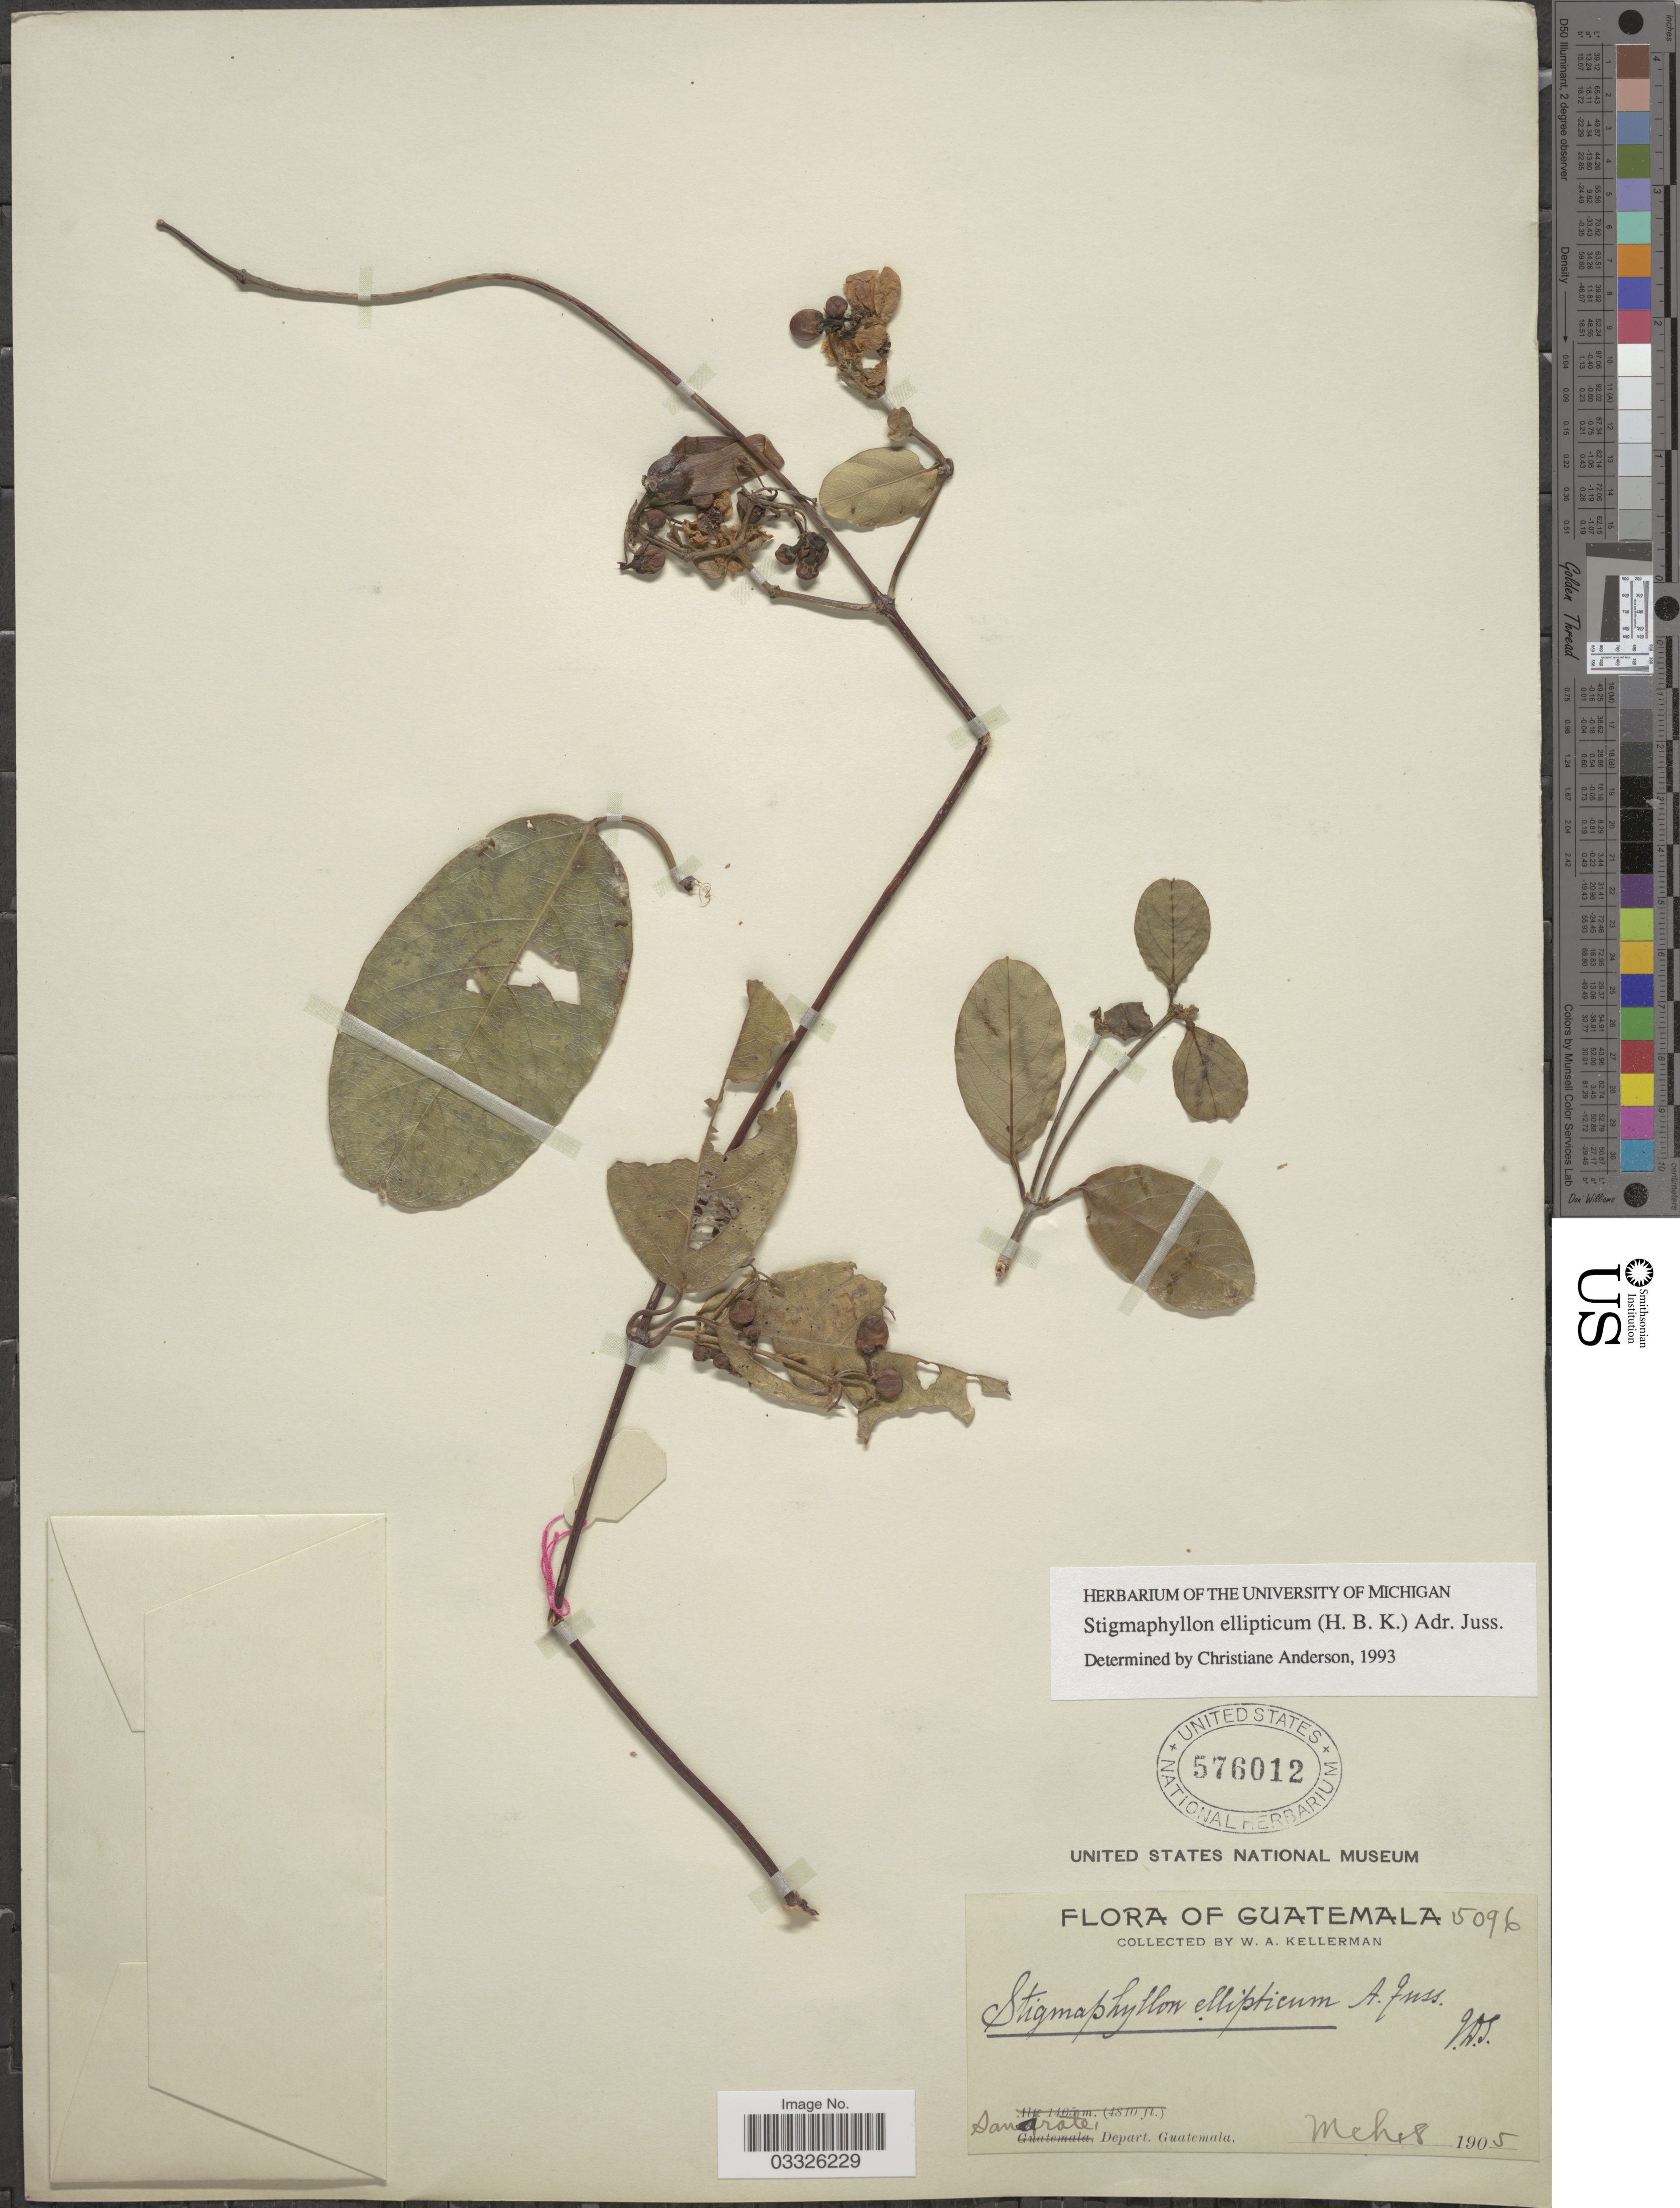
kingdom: Plantae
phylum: Tracheophyta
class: Magnoliopsida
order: Malpighiales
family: Malpighiaceae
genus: Stigmaphyllon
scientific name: Stigmaphyllon ellipticum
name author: (Kunth) A. Juss.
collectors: W. Kellerman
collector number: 5096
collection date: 1905-03-18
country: Guatemala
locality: Sanarate Depart.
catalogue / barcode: US 576012